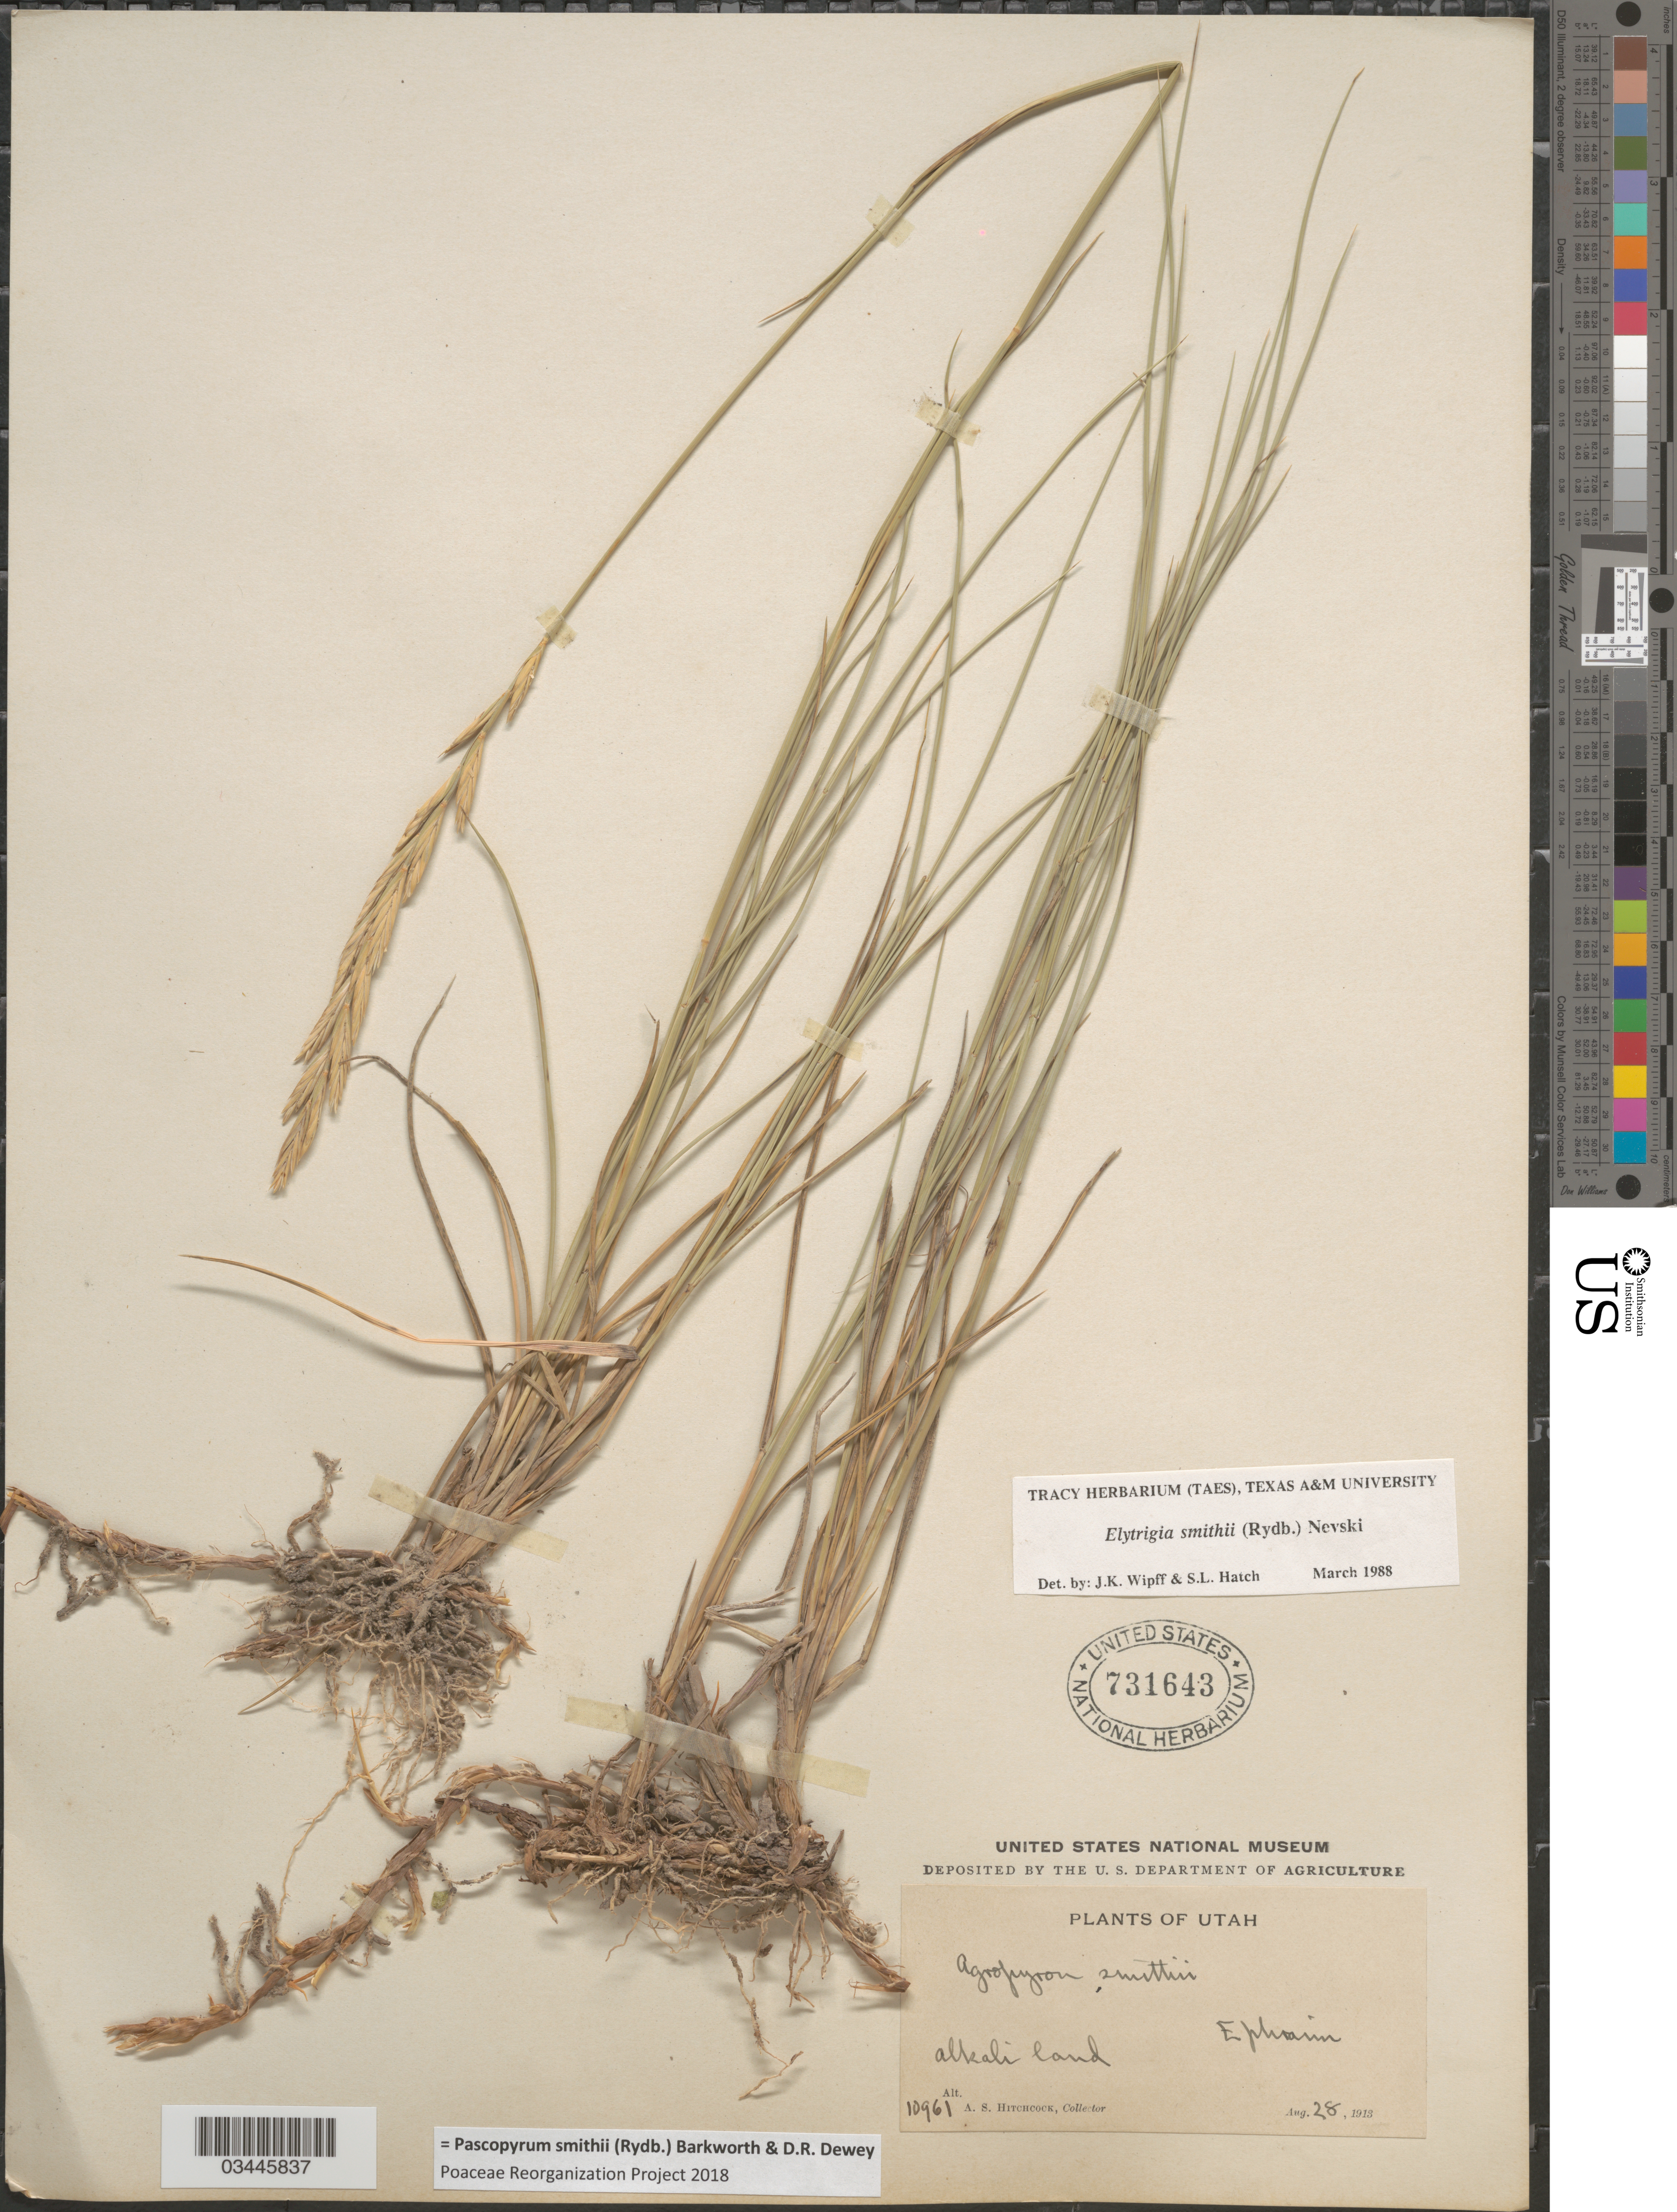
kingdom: Plantae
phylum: Tracheophyta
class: Liliopsida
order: Poales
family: Poaceae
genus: Pascopyrum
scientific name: Pascopyrum smithii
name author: (Rydb.) Barkworth & Dewey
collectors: A. S. Hitchcock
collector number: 10961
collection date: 1913-08-28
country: United States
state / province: Utah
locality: Alkali land. Ephraim.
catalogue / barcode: US 731643